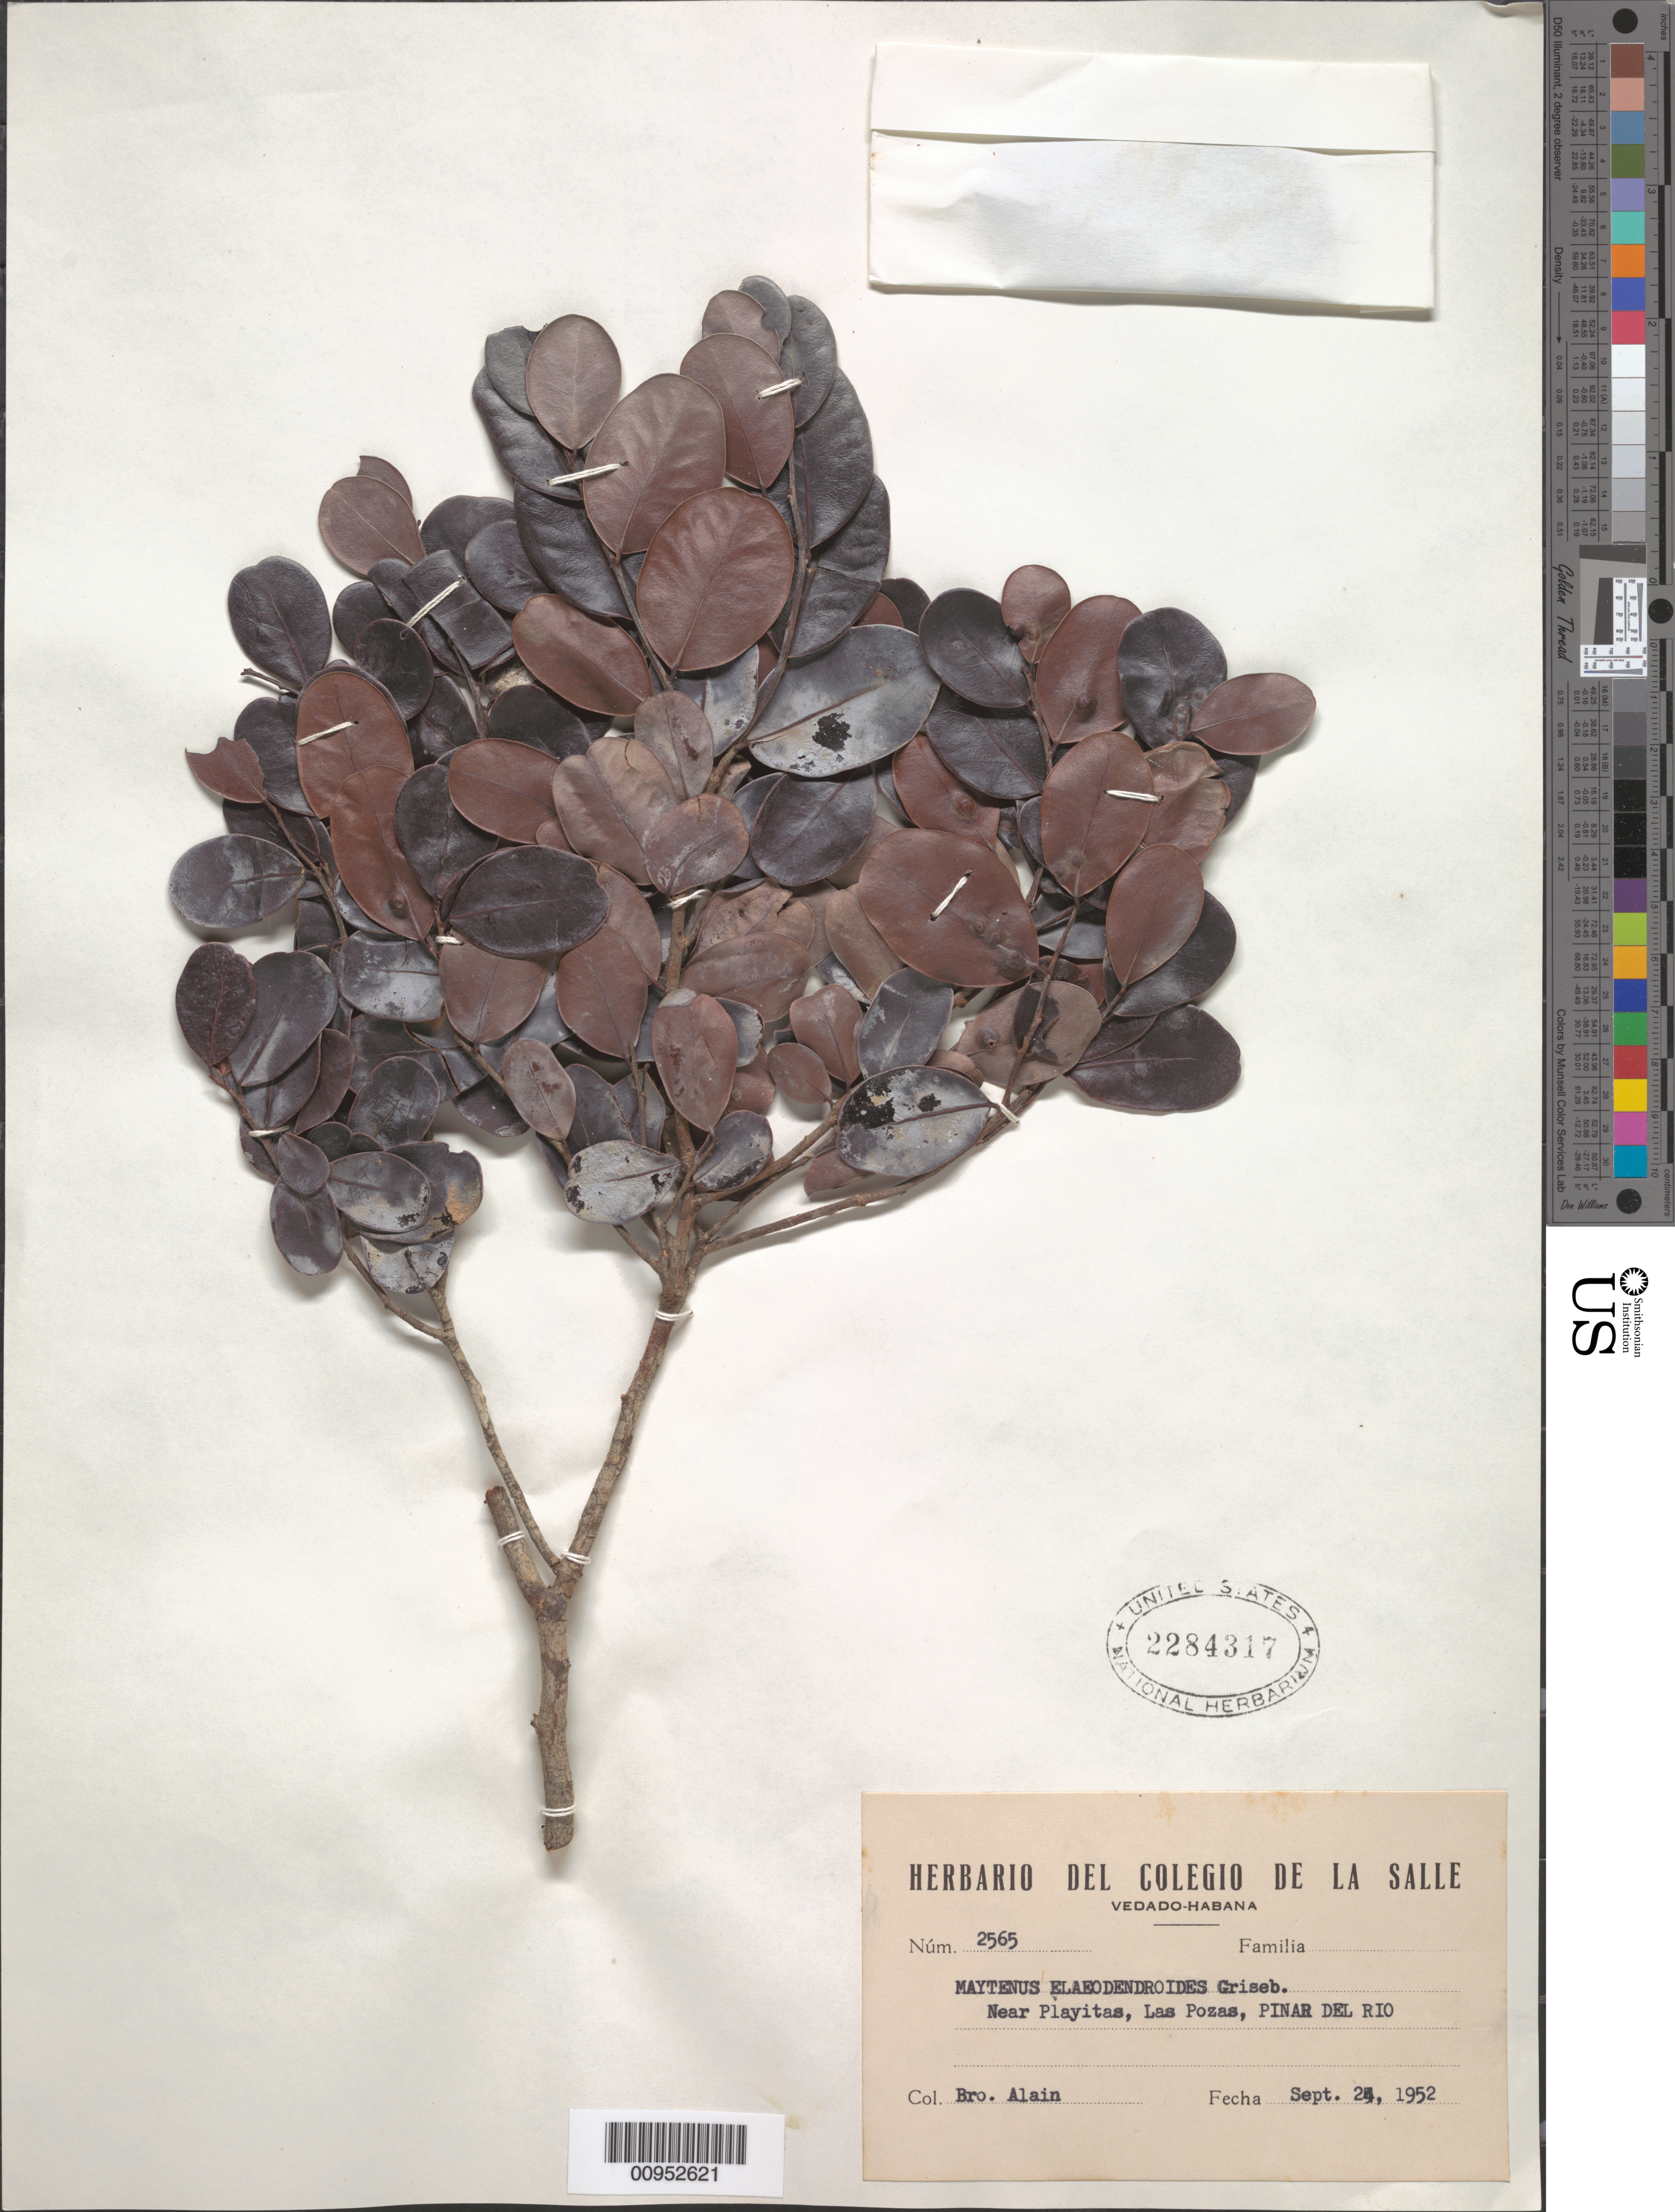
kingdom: Plantae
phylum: Tracheophyta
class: Magnoliopsida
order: Celastrales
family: Celastraceae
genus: Maytenus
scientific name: Maytenus elaeodendroides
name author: Griseb.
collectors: A. H. Liogier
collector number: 2565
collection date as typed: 24 Sep 1952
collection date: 1952-09-24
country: Cuba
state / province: Pinar del Rio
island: Cuba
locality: Playitas, Las Pozas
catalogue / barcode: US 2284317